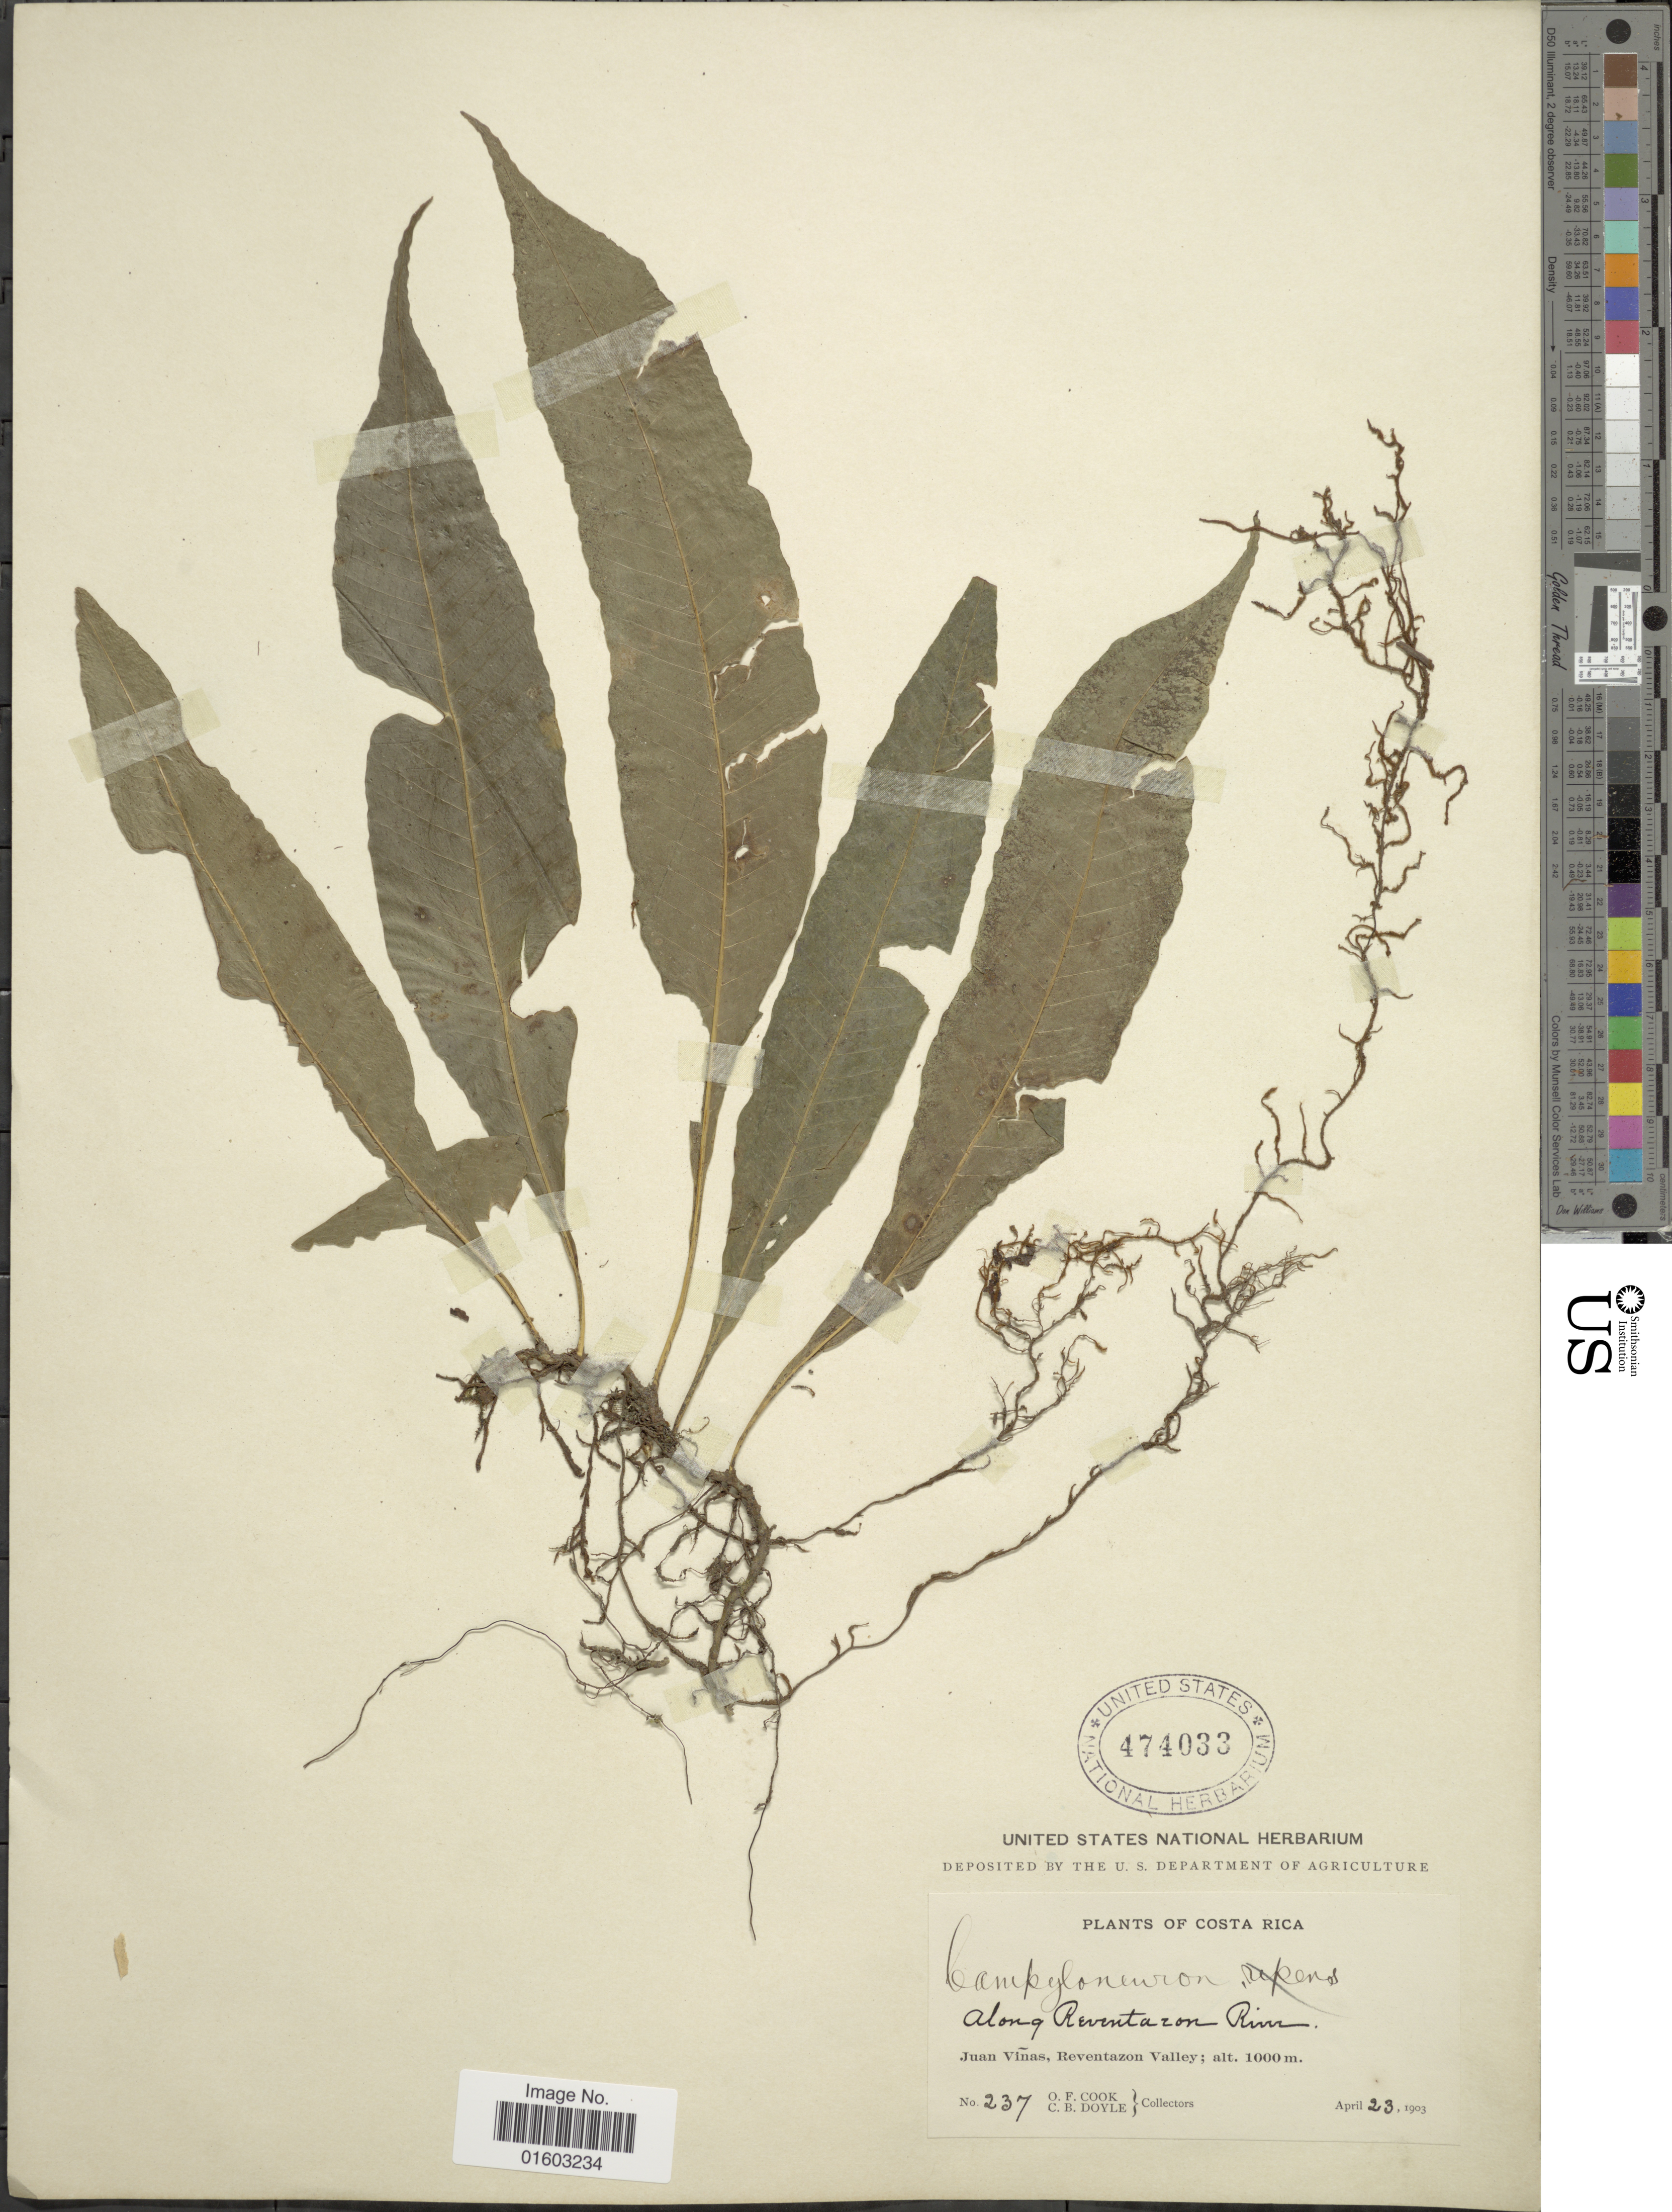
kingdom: Plantae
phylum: Tracheophyta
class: Polypodiopsida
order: Polypodiales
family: Polypodiaceae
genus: Campyloneurum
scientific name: Campyloneurum serpentinum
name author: (Christ) Ching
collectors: O. F. Cook & C. Doyle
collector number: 237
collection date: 1903-04-23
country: Costa Rica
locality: Juan Vinas, Reventazon Valley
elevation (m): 1000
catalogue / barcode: US 474033